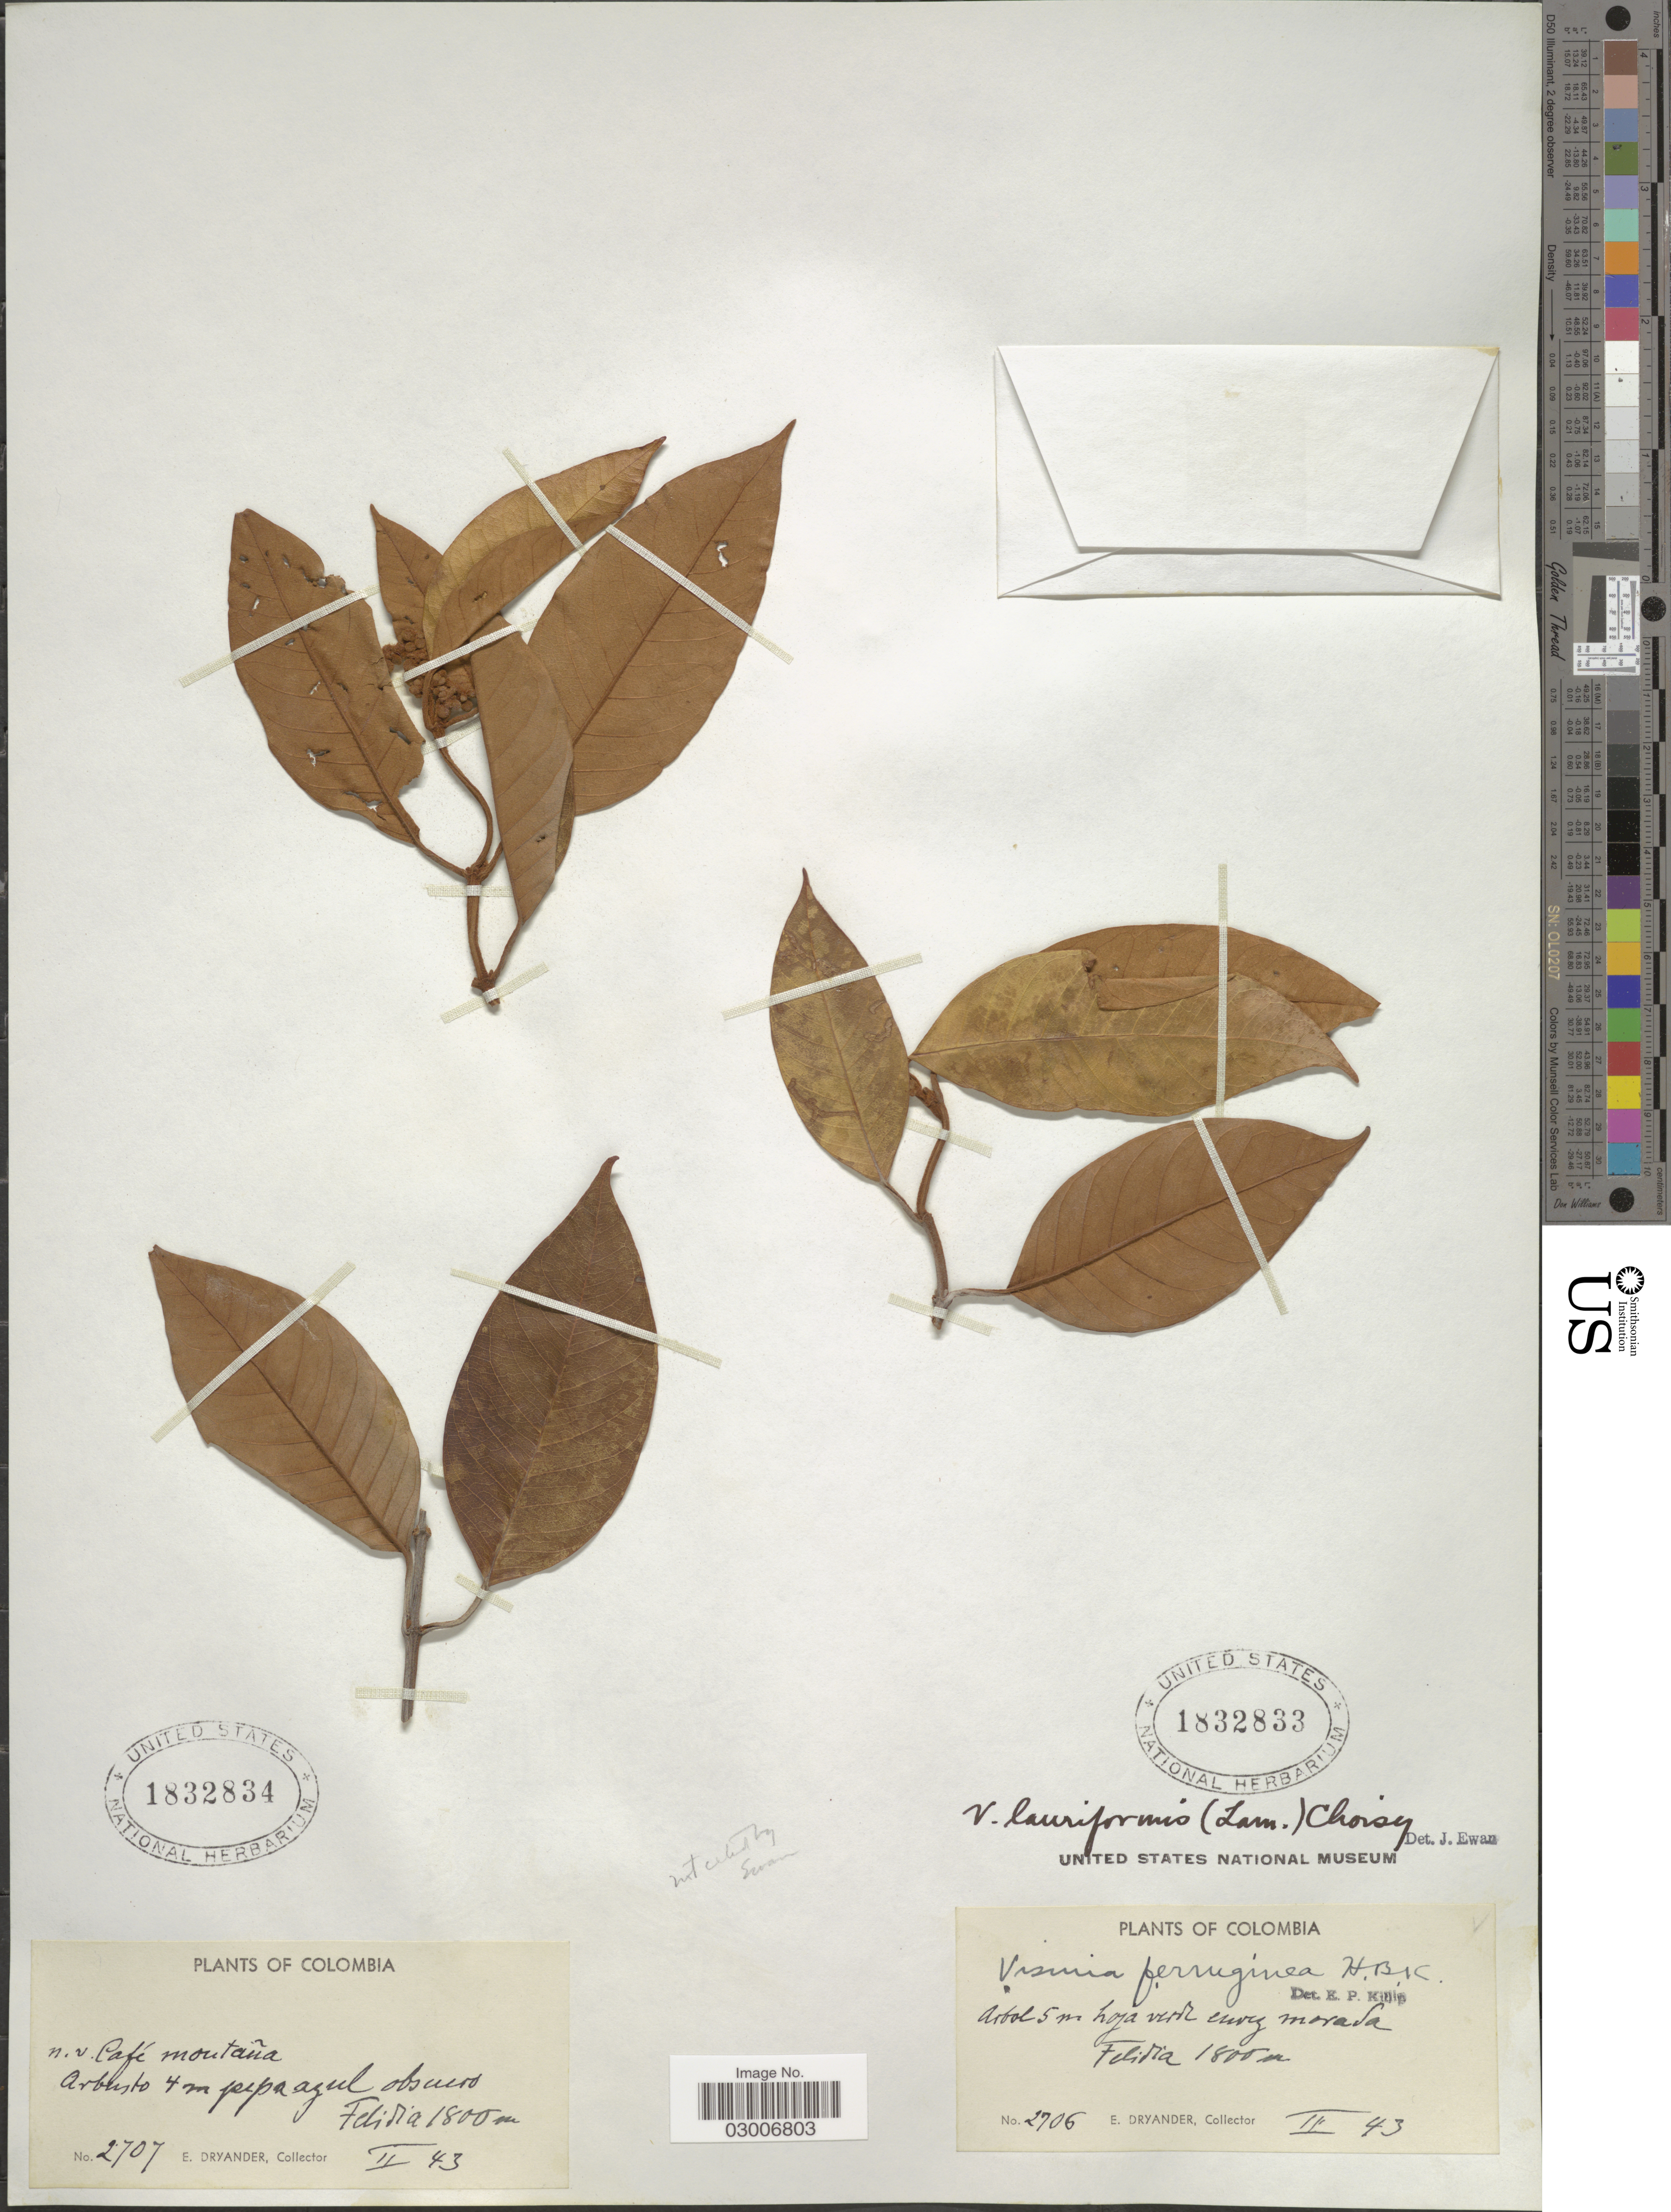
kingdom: Plantae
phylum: Tracheophyta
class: Magnoliopsida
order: Malpighiales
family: Hypericaceae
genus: Vismia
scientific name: Vismia lauriformis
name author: (Lam.) Choisy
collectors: E. Dryander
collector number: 2706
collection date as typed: Transcribed d/m/y: /2/43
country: Colombia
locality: Felidia.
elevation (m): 1800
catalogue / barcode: US 1832833